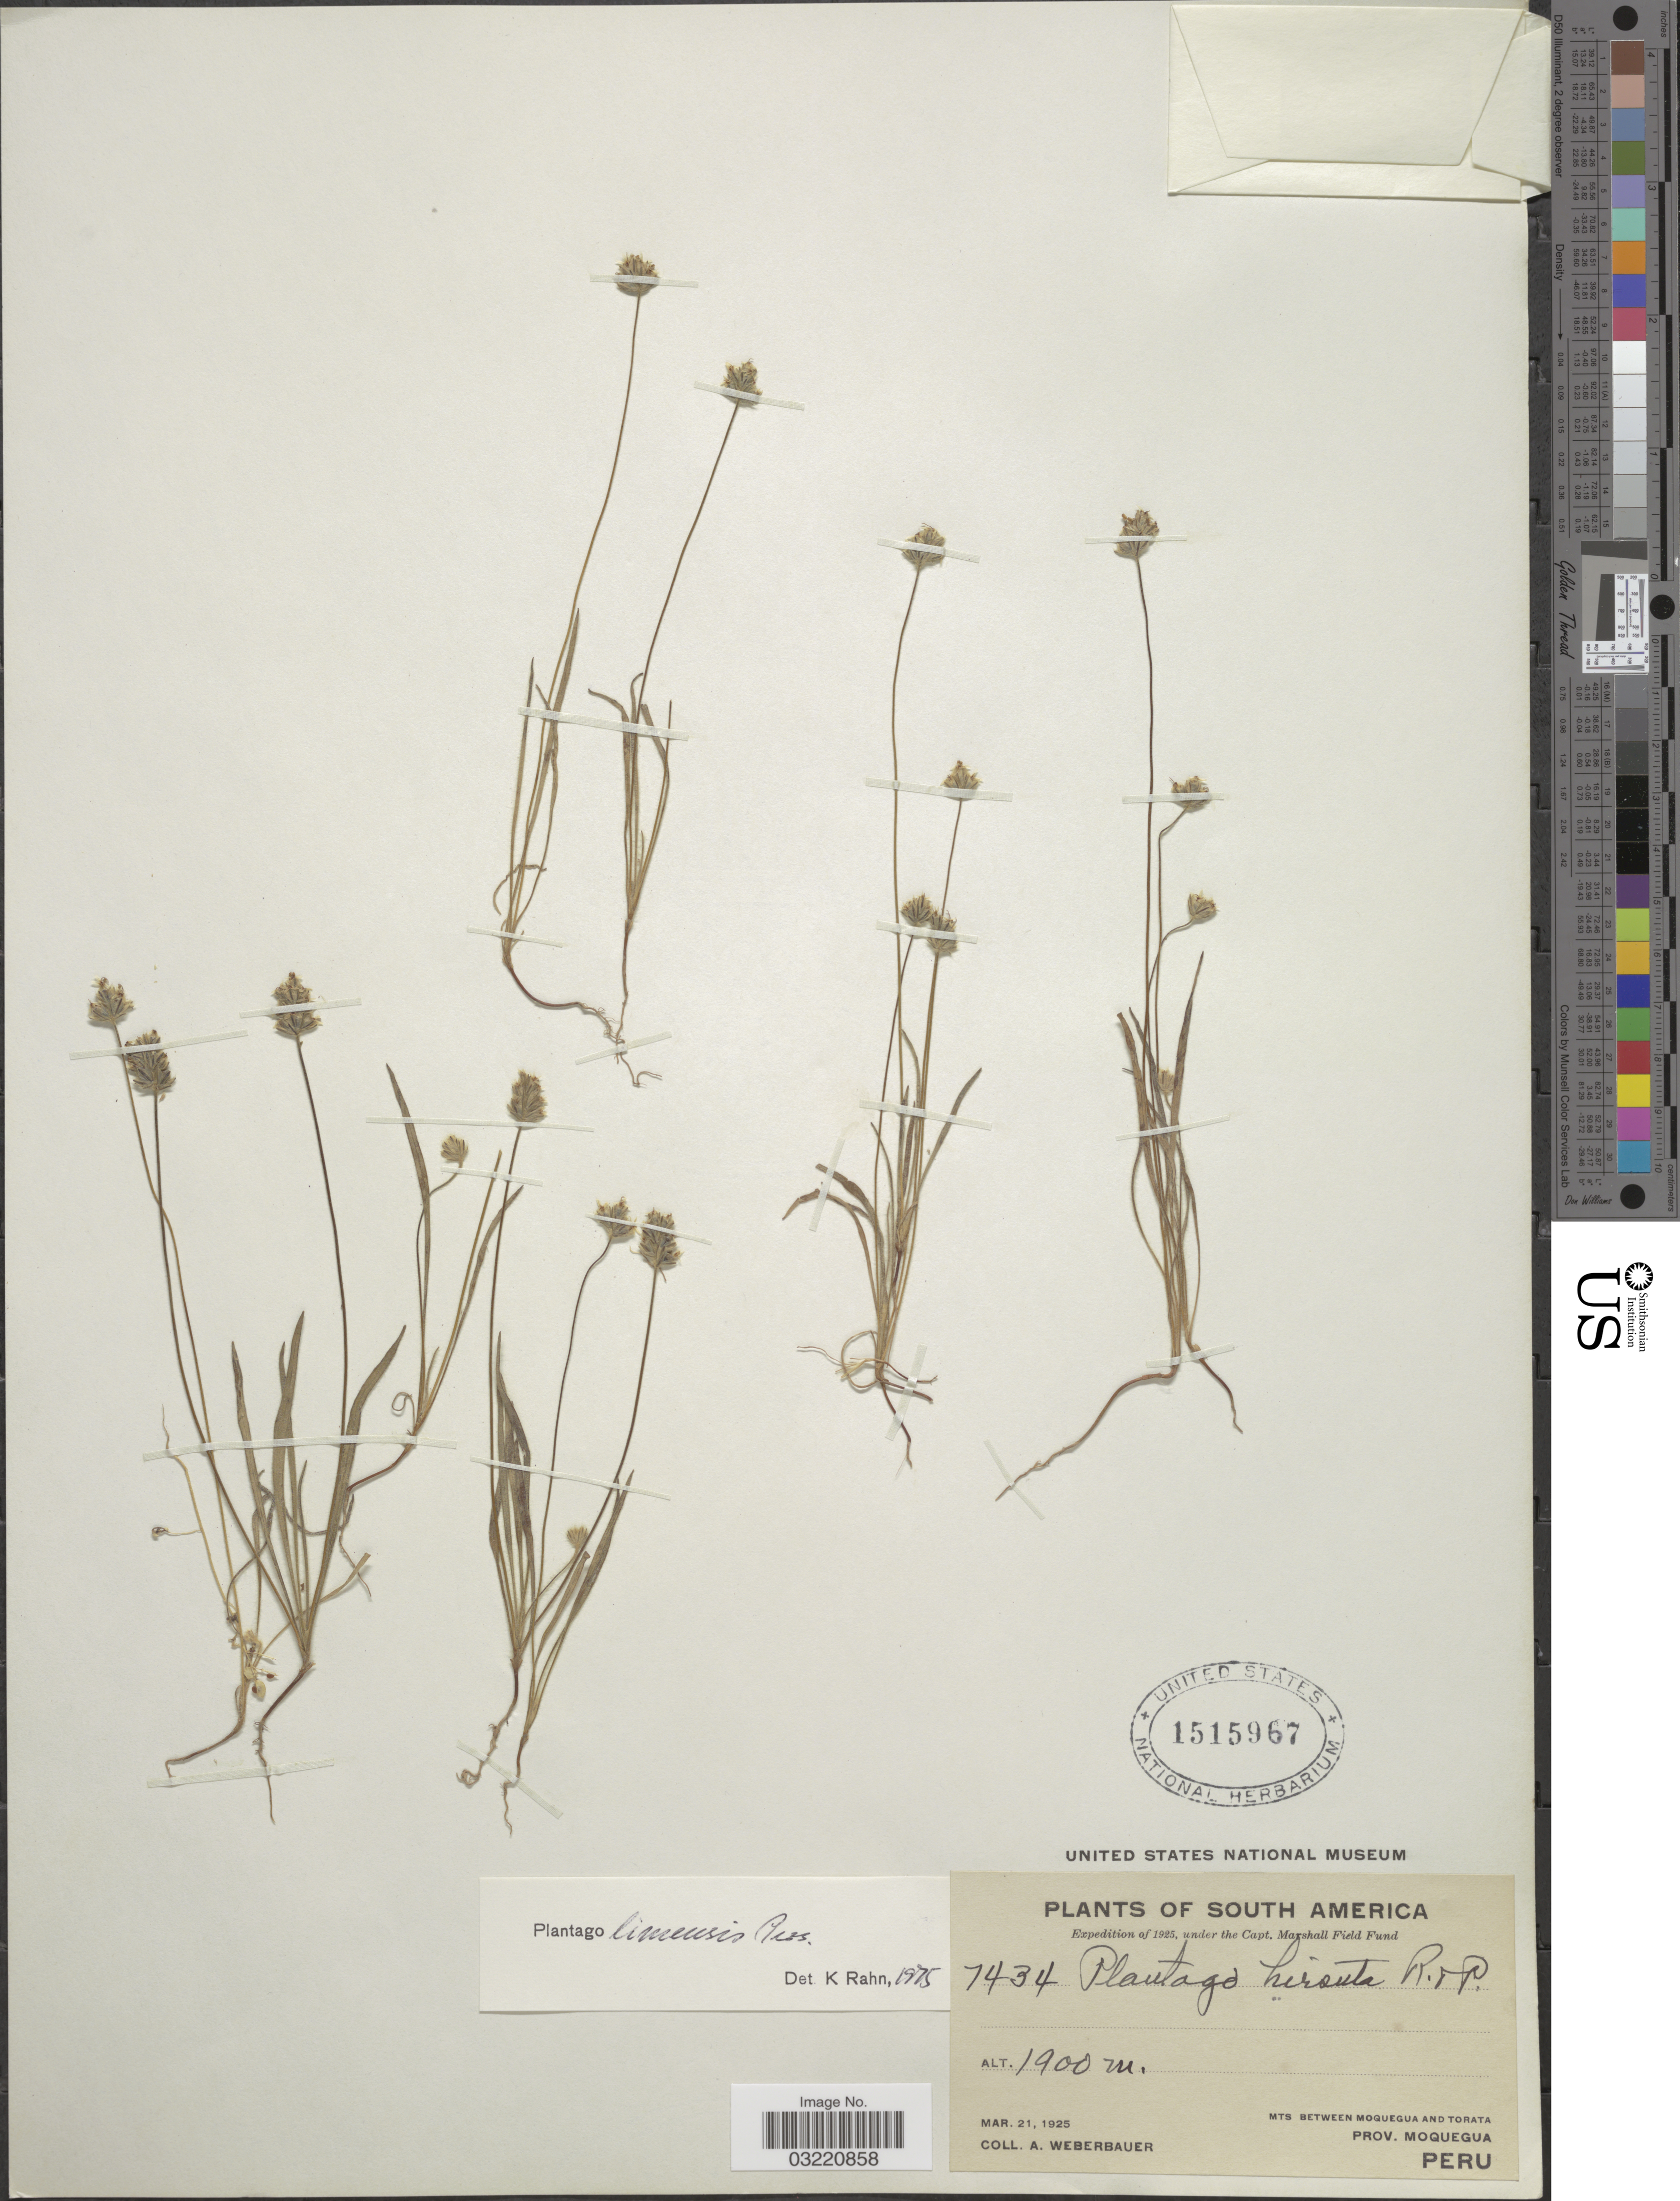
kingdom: Plantae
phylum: Tracheophyta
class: Magnoliopsida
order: Lamiales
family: Plantaginaceae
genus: Plantago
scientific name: Plantago limensis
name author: Pers.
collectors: A. Weberbauer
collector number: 7434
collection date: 1925-03-21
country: Peru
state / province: Moquegua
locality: Mts between Moquegua and Torata.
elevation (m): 1900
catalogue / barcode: US 1515967